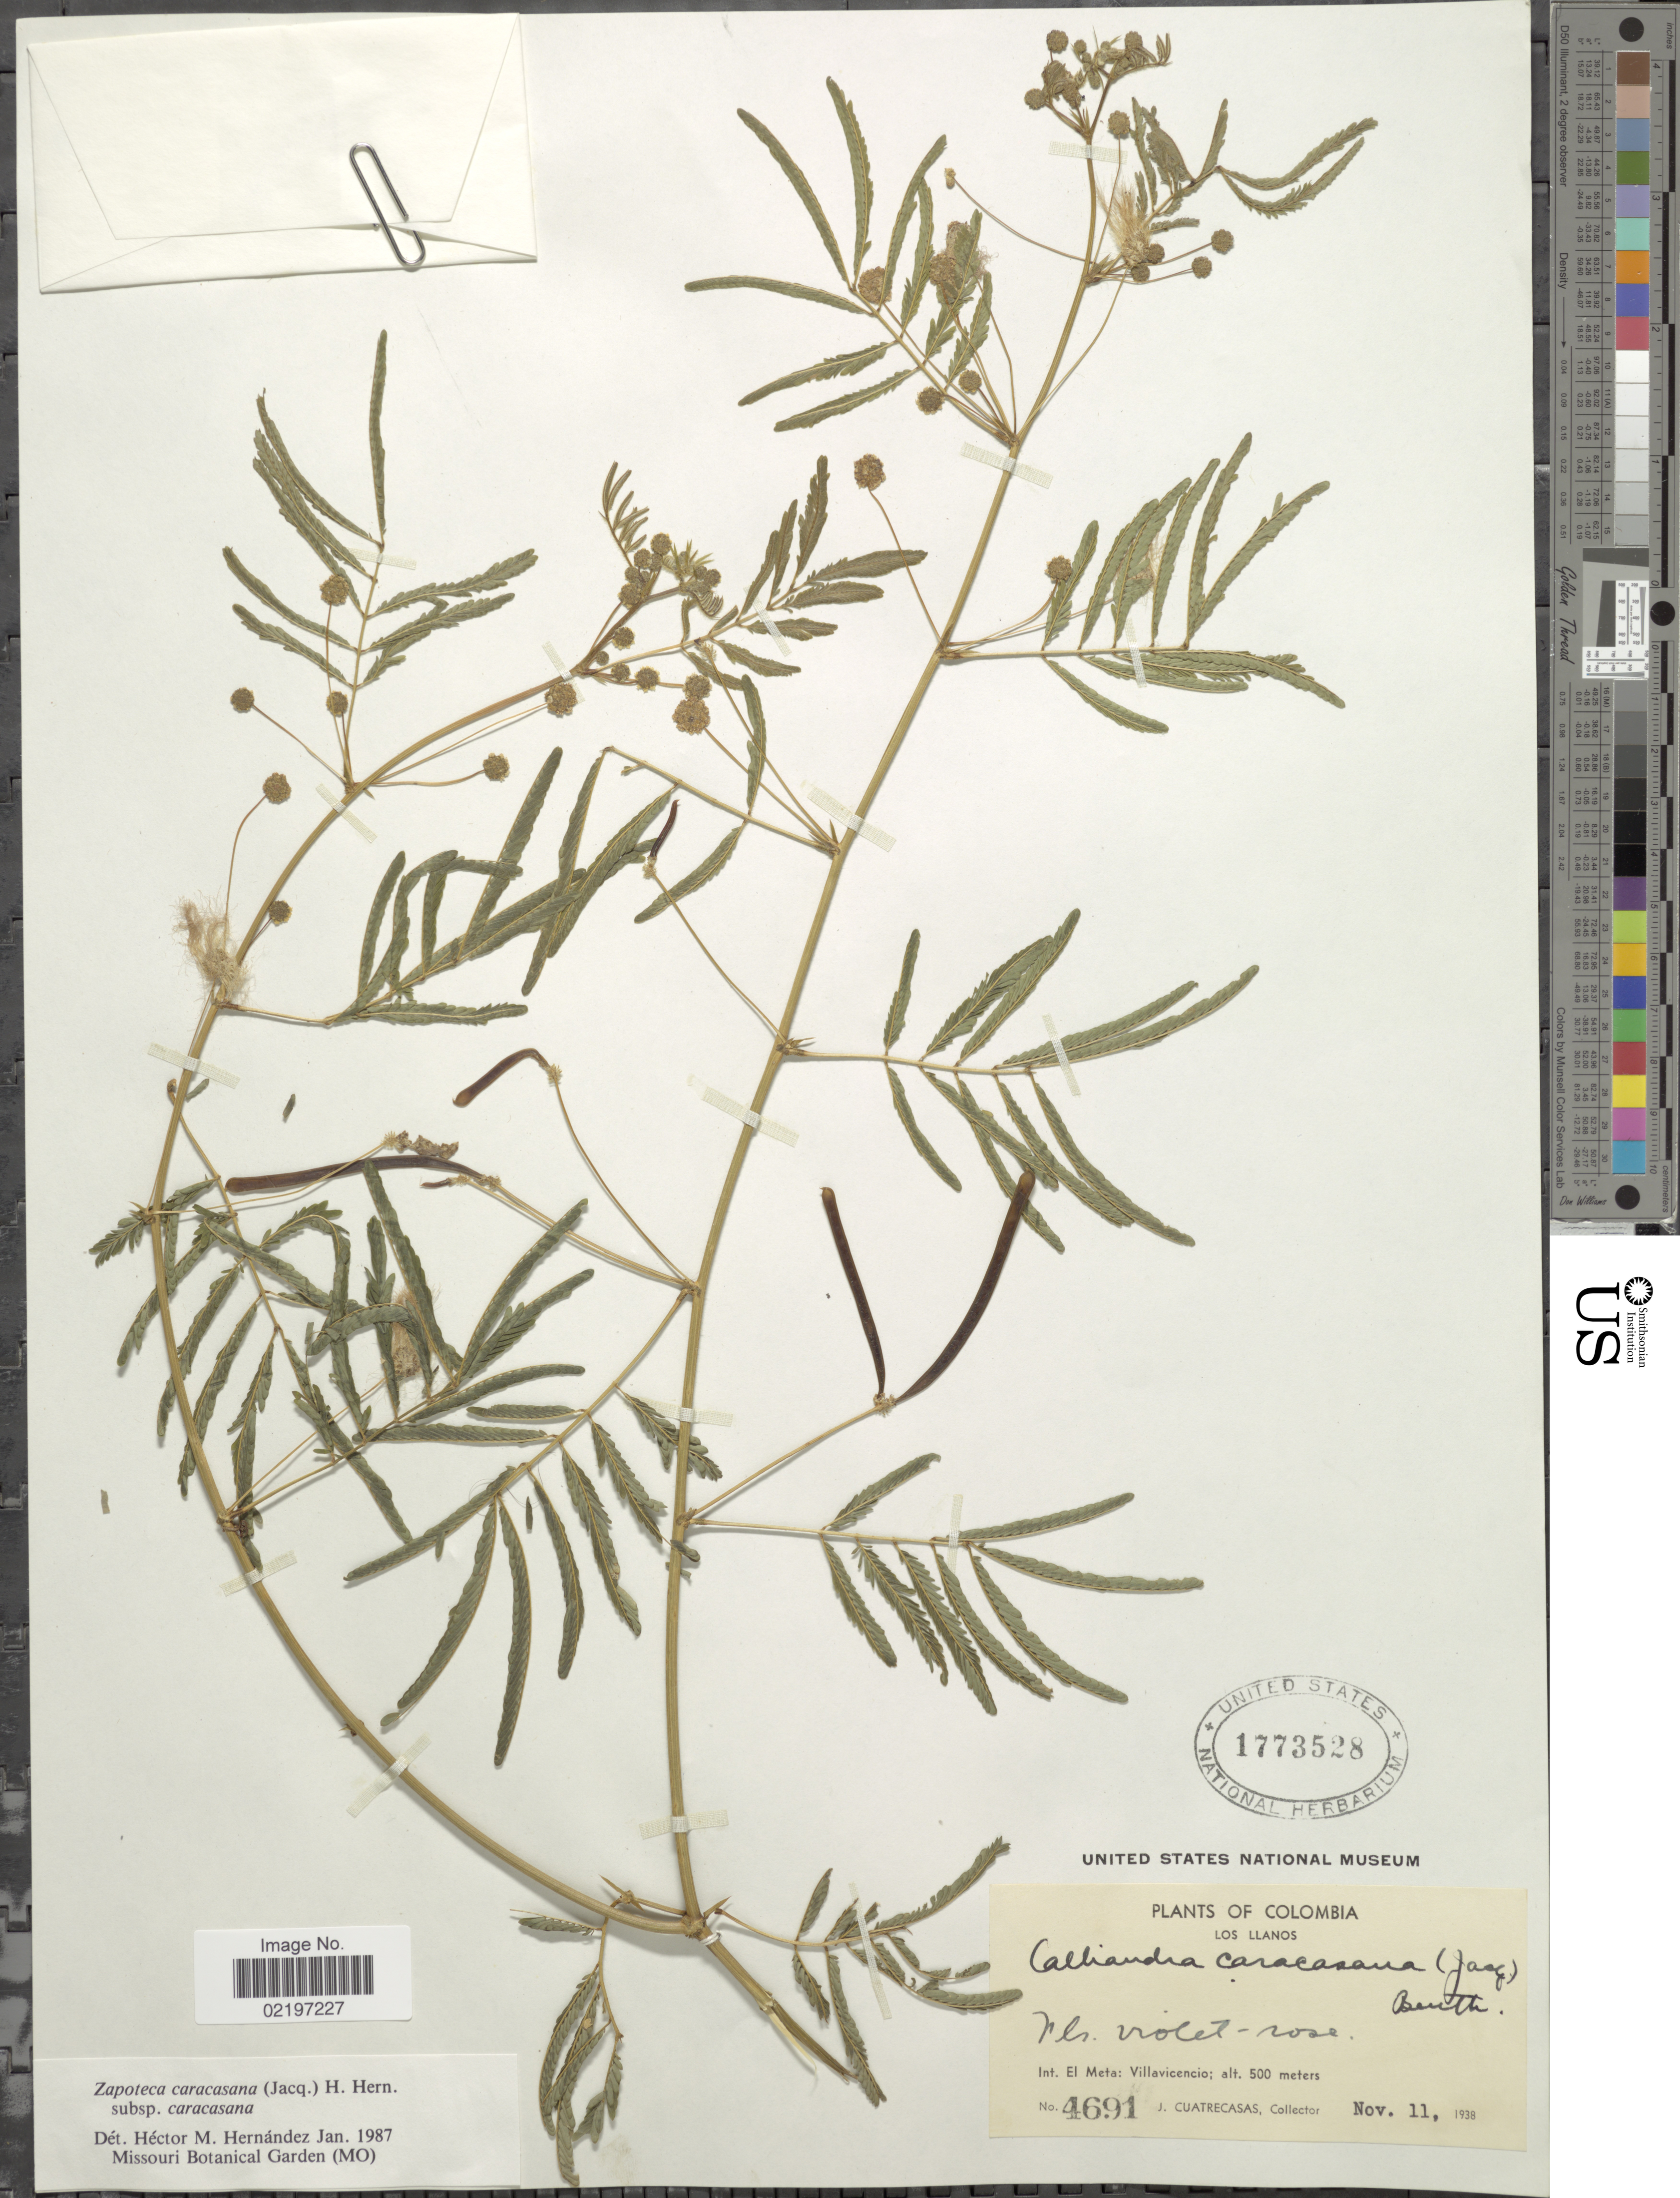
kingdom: Plantae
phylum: Tracheophyta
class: Magnoliopsida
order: Fabales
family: Fabaceae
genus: Zapoteca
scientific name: Zapoteca caracasana subsp. caracasana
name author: (Jacq.) H.M. Hern.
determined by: Hernandez, H. M., (MO), Missouri Botanical Garden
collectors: J. Cuatrecasas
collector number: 4691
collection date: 1938-11-11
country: Colombia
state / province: Meta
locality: Los Llanos, Int. El Meta: Villavicencio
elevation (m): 500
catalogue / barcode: US 1773528